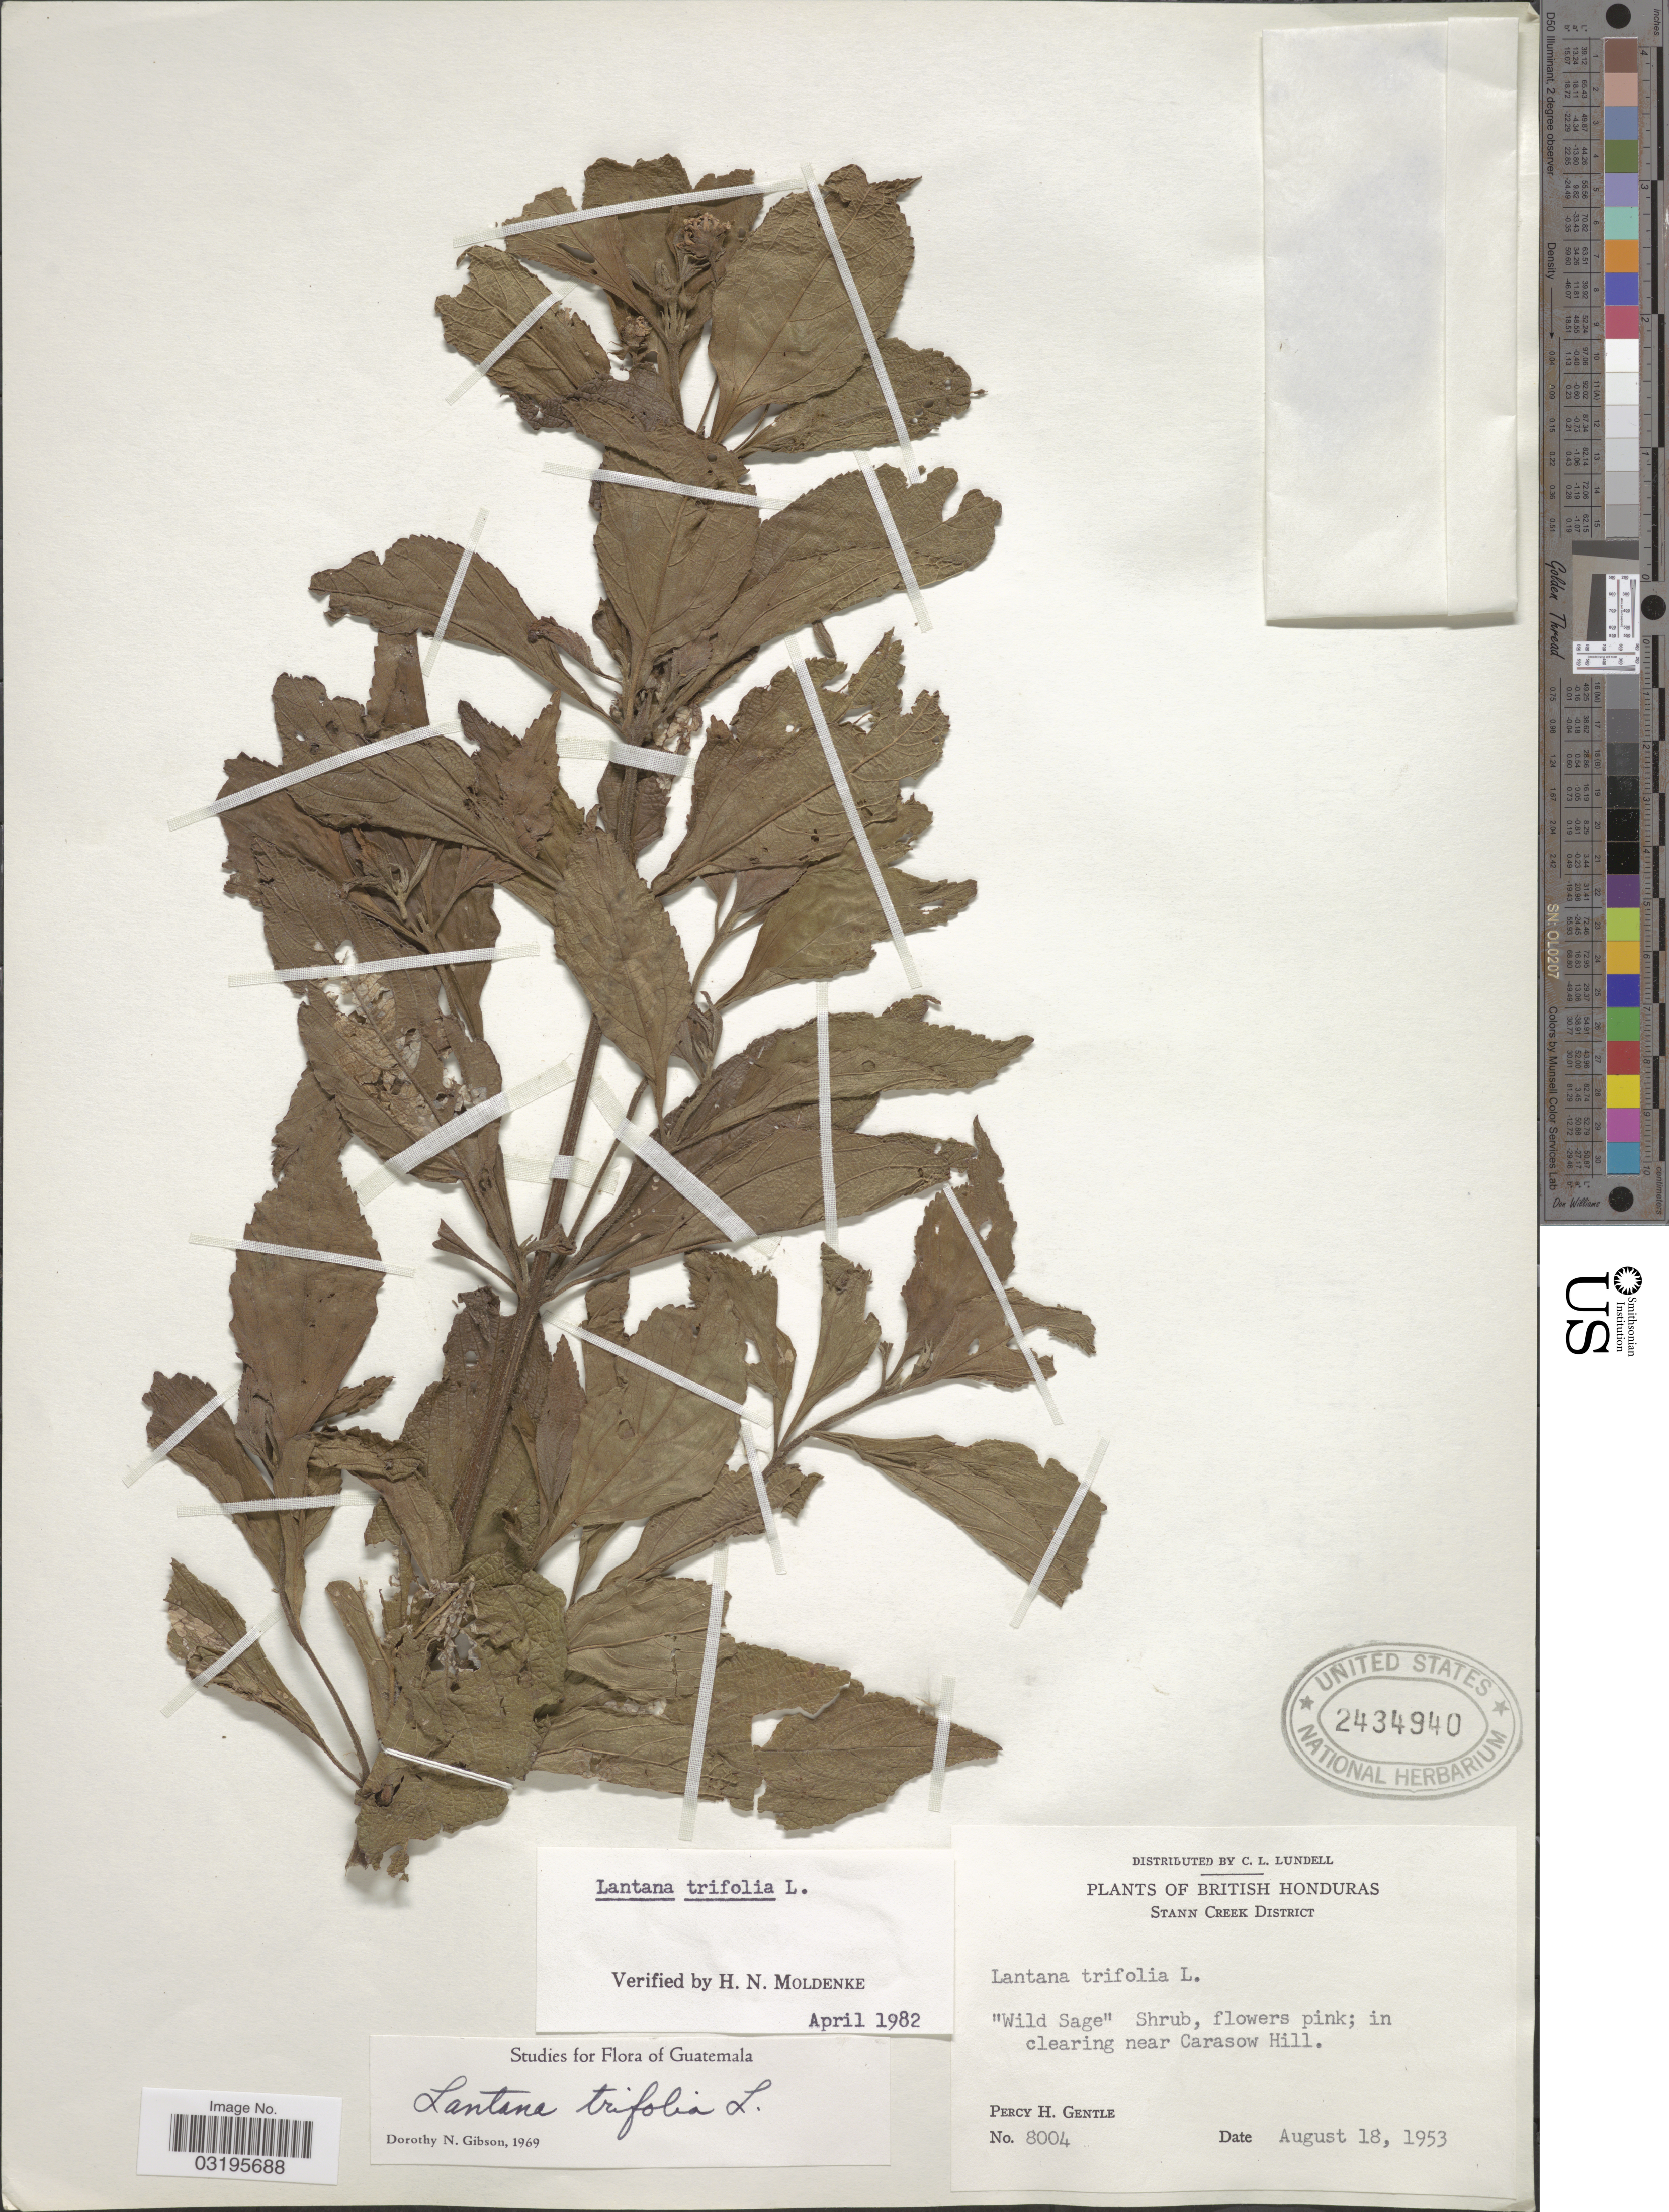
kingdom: Plantae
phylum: Tracheophyta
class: Magnoliopsida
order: Lamiales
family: Verbenaceae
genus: Lantana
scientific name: Lantana trifolia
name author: L.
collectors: P. H. Gentle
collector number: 8004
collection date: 1953-08-18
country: Belize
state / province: Stann Creek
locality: British Honduras. Stann Creek District. In clearing near Carasow Hill.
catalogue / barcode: US 2434940